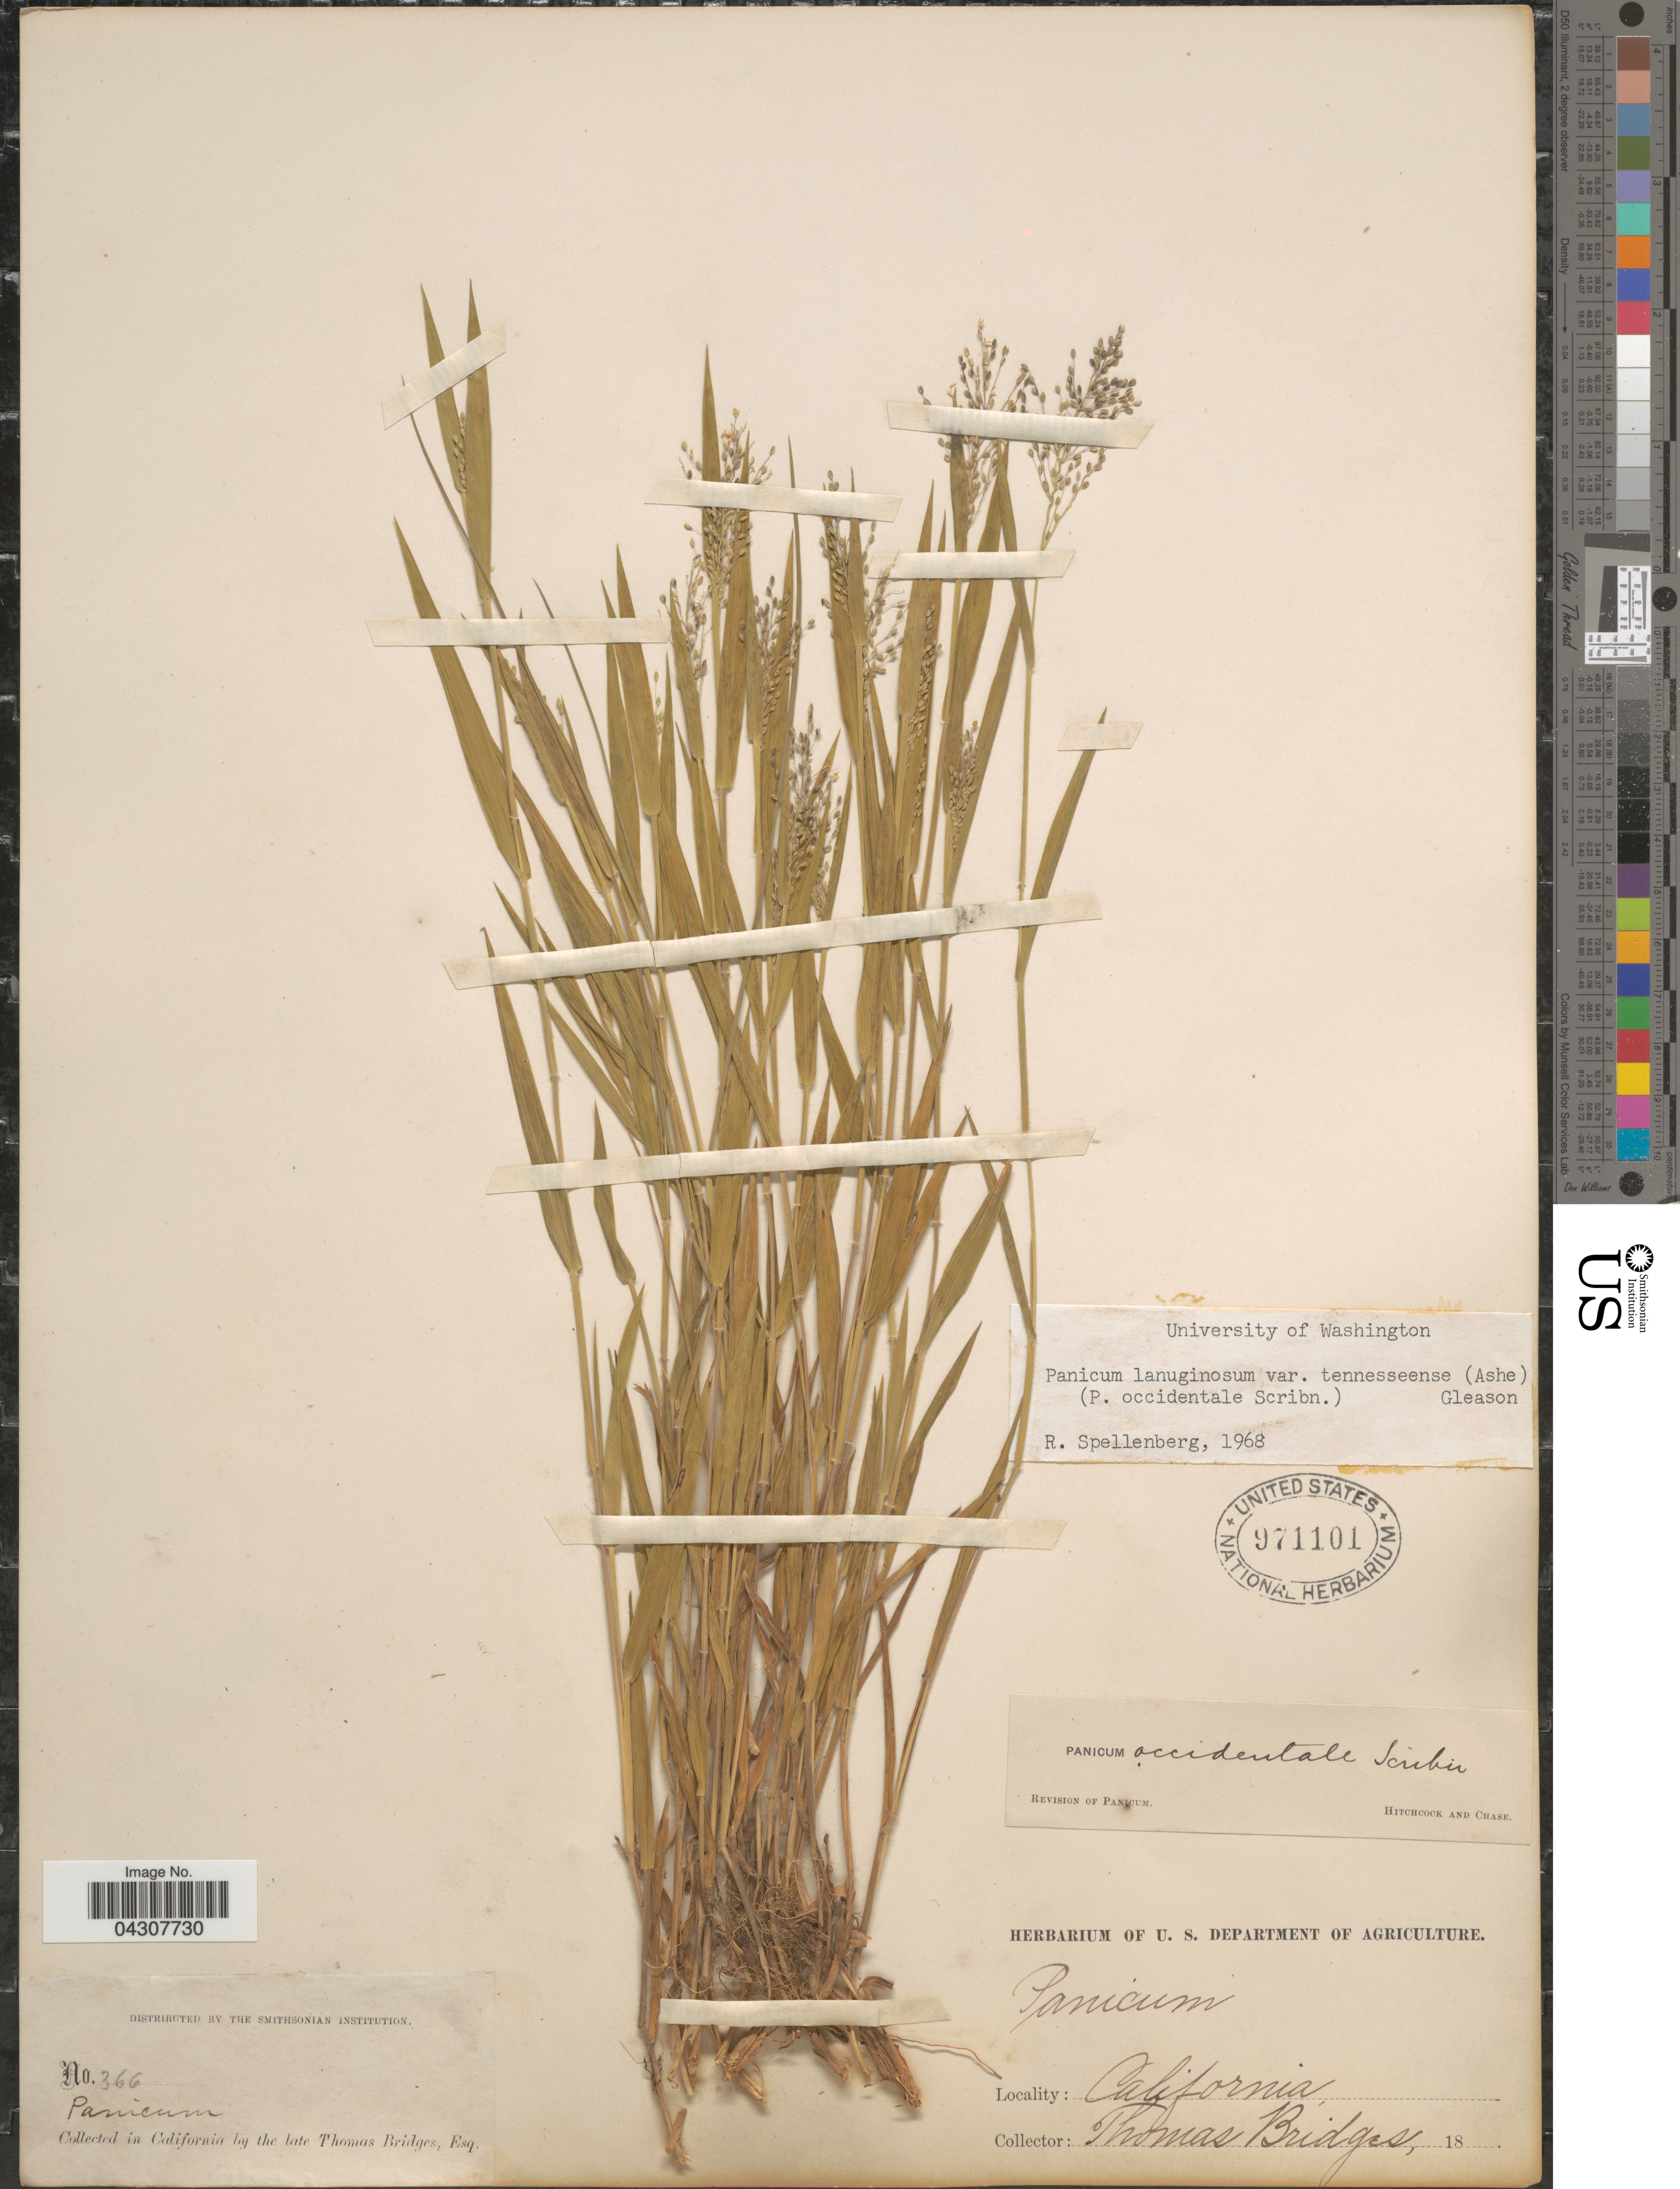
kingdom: Plantae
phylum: Tracheophyta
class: Liliopsida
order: Poales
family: Poaceae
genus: Dichanthelium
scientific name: Dichanthelium acuminatum var. acuminatum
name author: (Sw.) Gould & C.A. Clark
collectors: T. Bridges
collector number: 366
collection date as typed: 18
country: United States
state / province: California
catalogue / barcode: US 971101